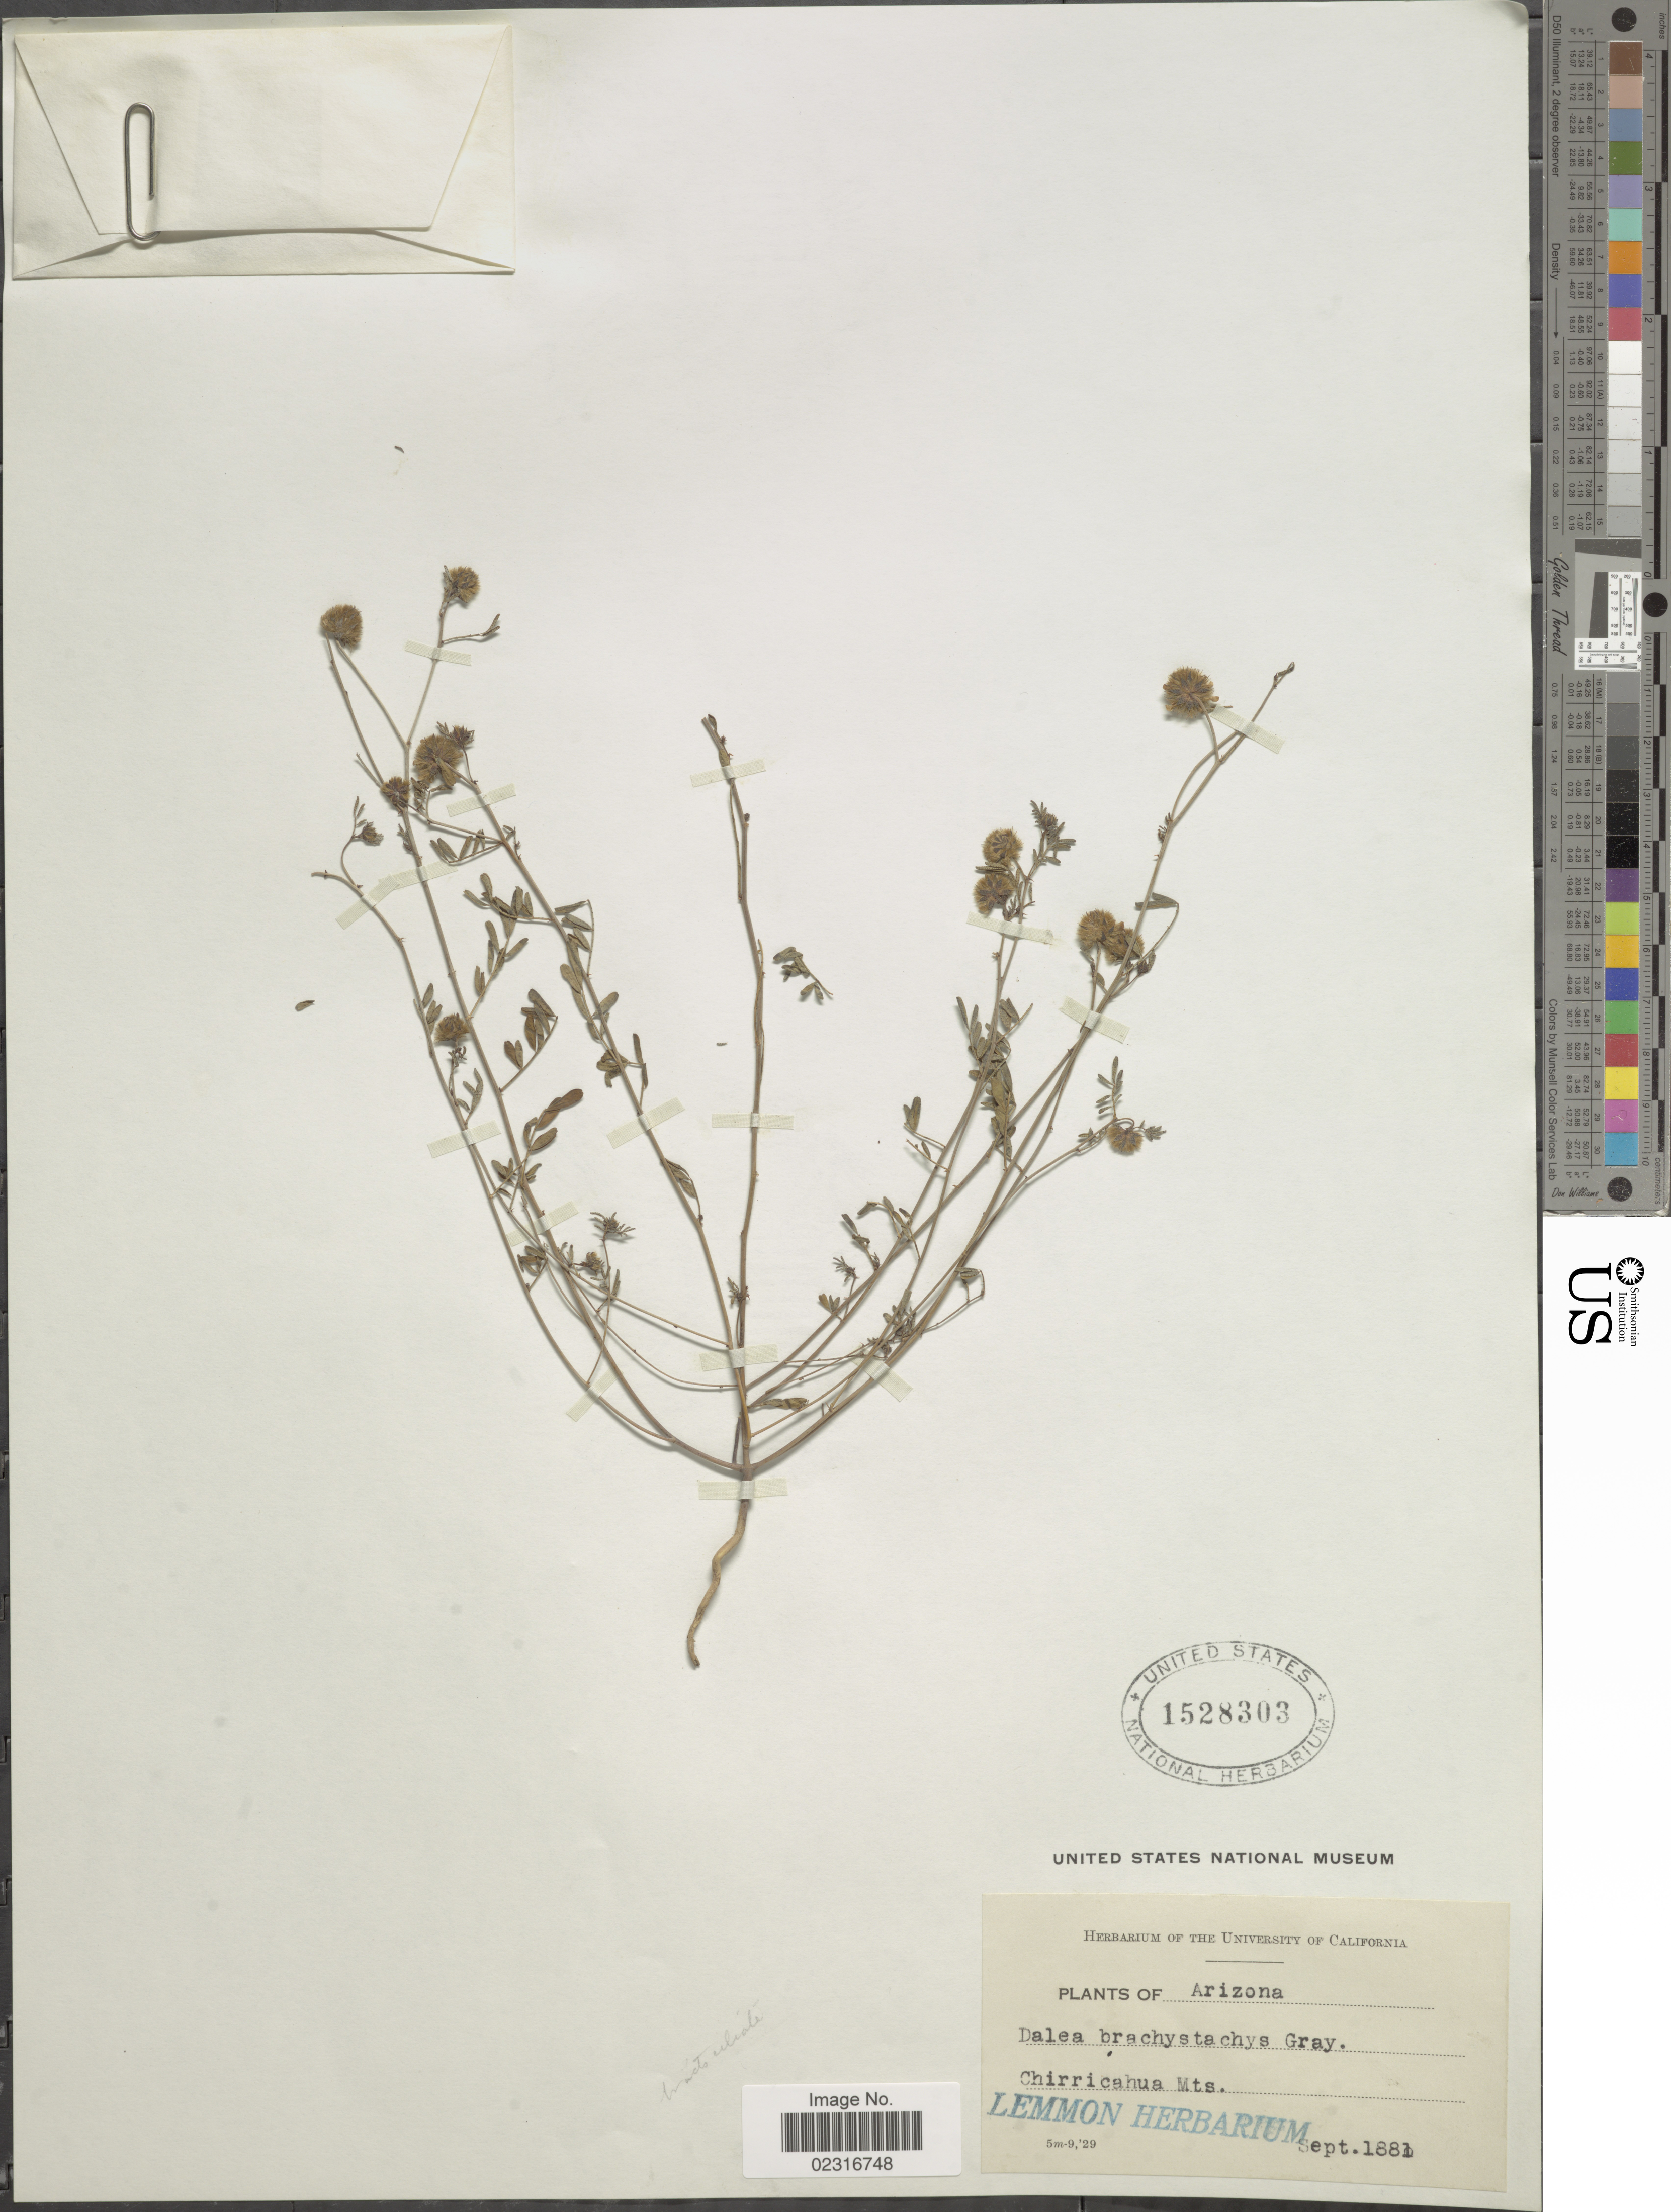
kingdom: Plantae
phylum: Tracheophyta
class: Magnoliopsida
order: Fabales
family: Fabaceae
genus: Dalea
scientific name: Dalea brachystachys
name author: A. Gray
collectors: ex herb. Lemmon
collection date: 1881-09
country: United States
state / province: Arizona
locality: Chirricahua Mts.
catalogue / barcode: US 1528303